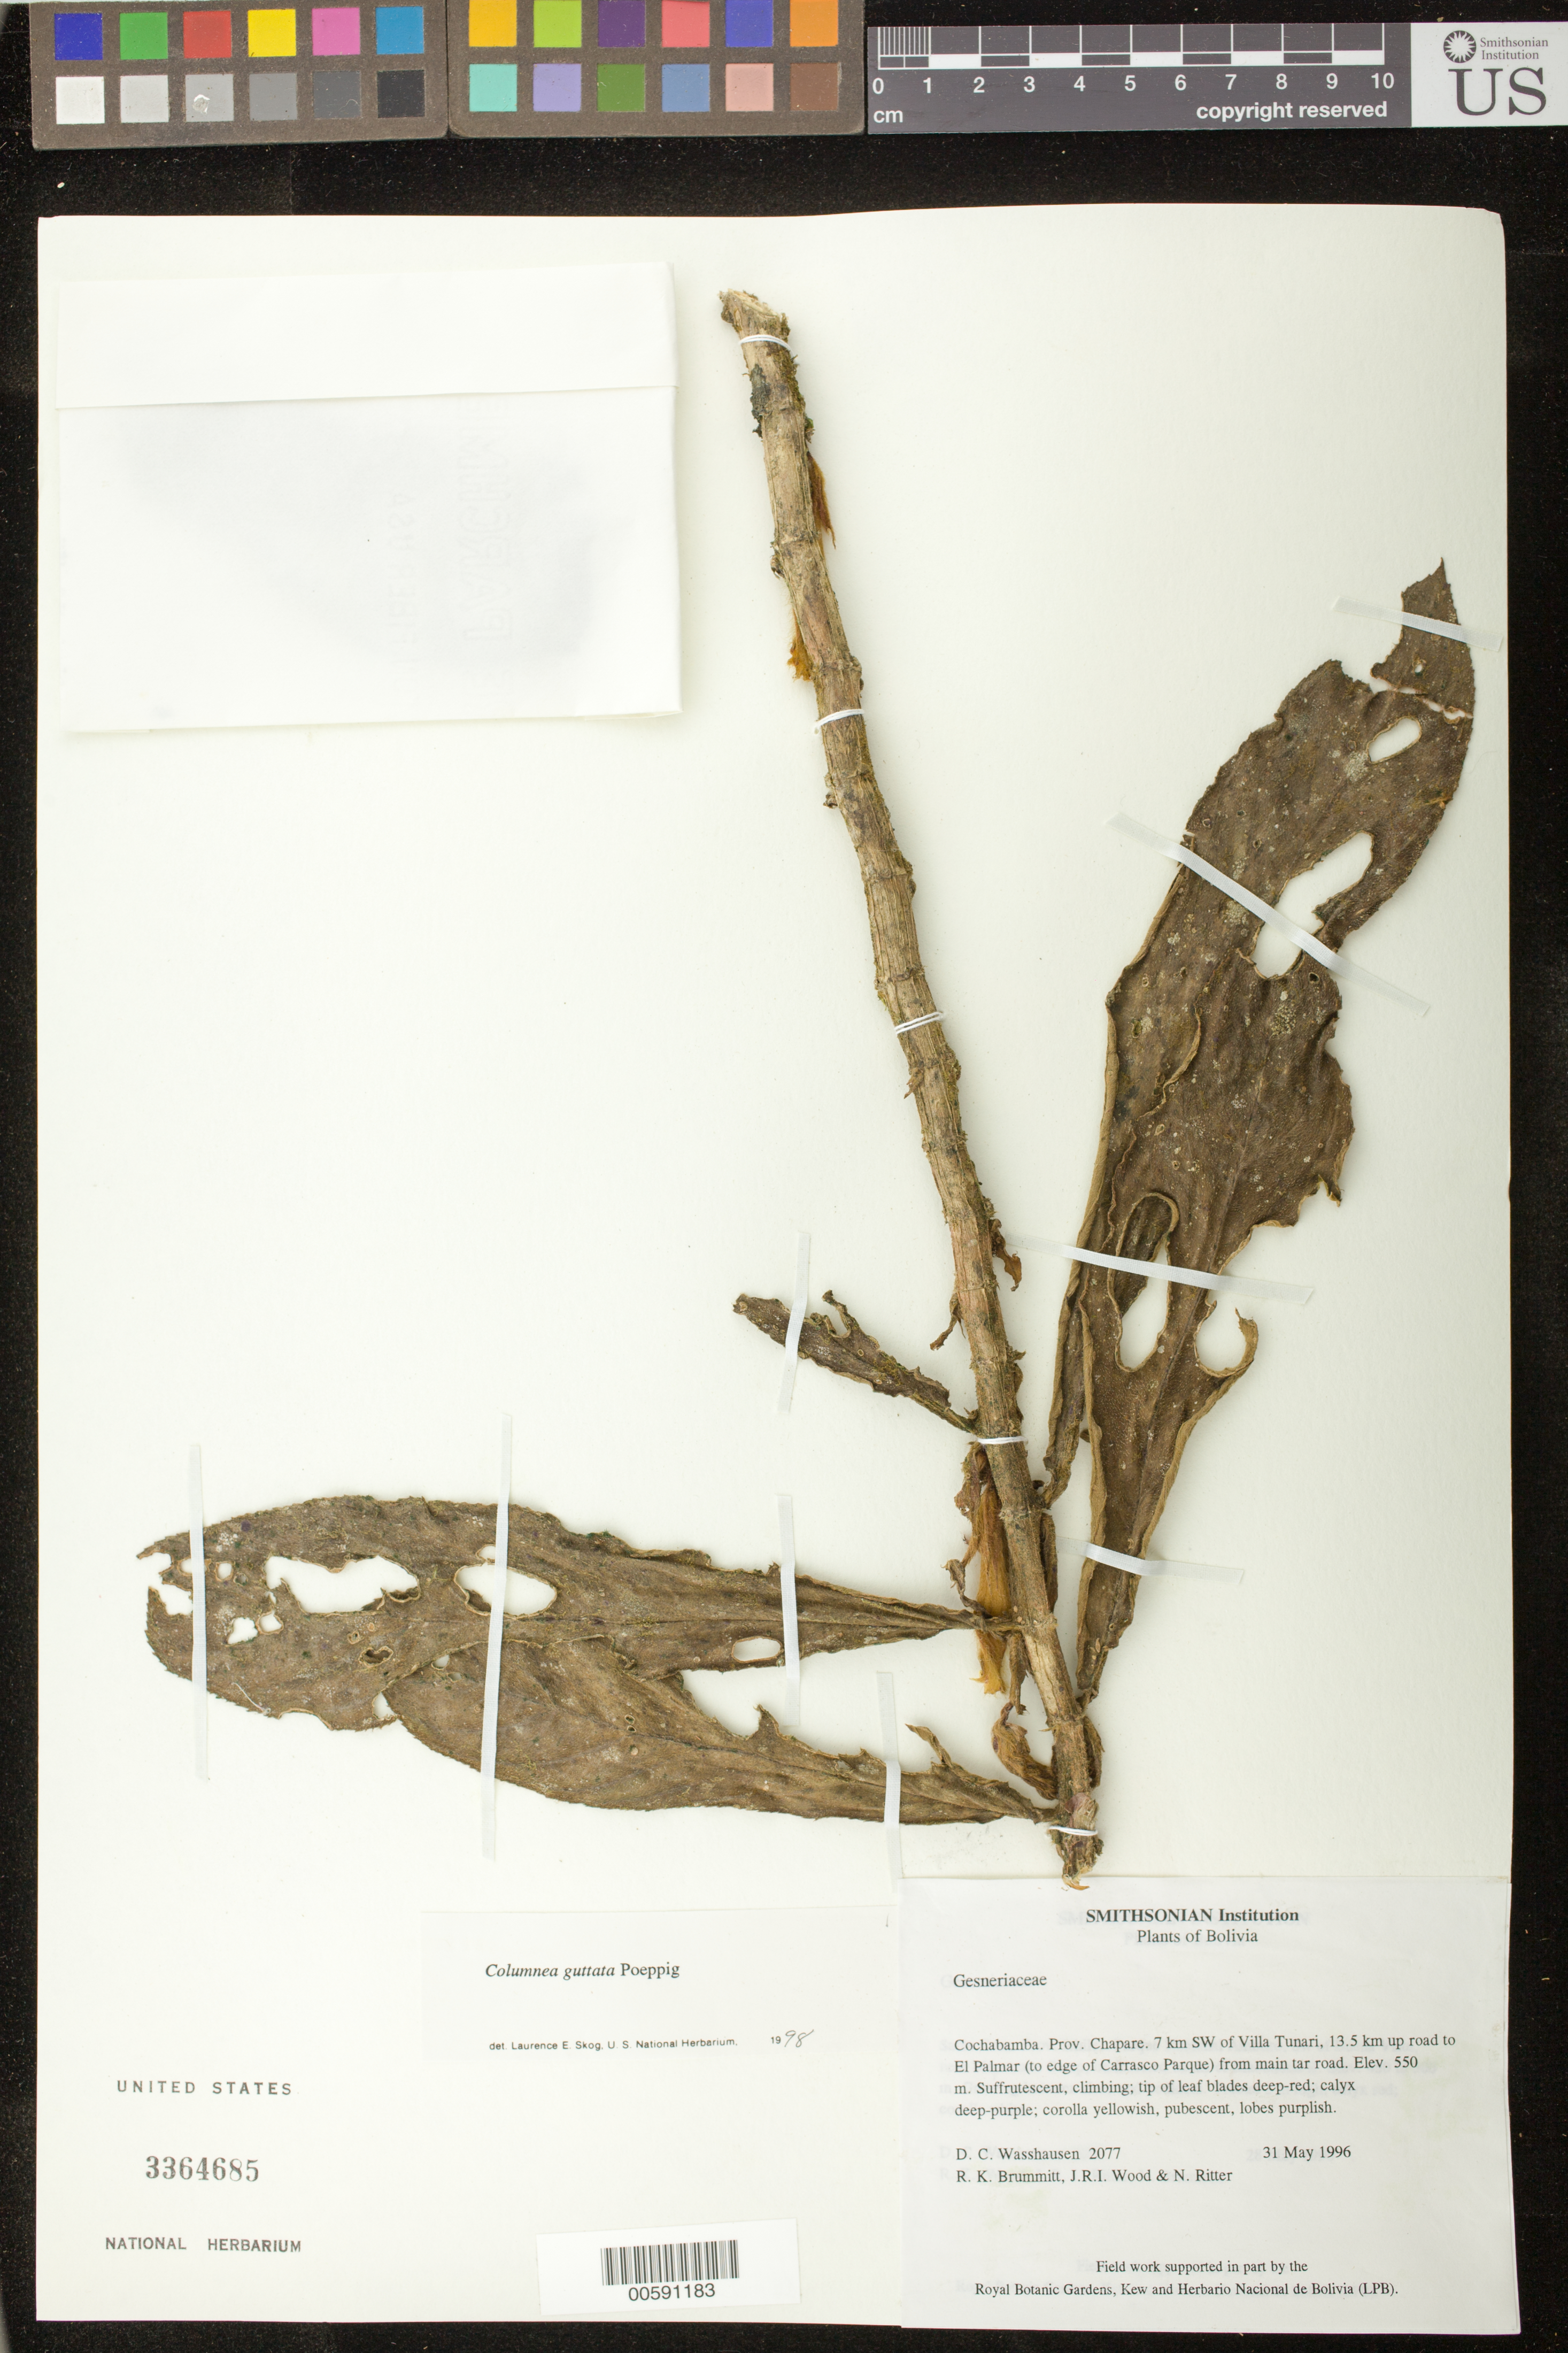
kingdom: Plantae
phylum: Tracheophyta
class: Magnoliopsida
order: Lamiales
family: Gesneriaceae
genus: Columnea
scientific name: Columnea guttata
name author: Poepp.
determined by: Skog, Laurence E.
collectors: D. C. Wasshausen, R. K. Brummitt, J. R. I. Wood & N. Ritter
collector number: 2077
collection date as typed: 31 May 1996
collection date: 1996-05-31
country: Bolivia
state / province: Cochabamba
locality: Prov. Chapare; 7 km SW of Villa Tunari, 13.5 km up road to El Palmar (to edge of Carrasco Parque) from main tar road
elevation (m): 550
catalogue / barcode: US 3364685